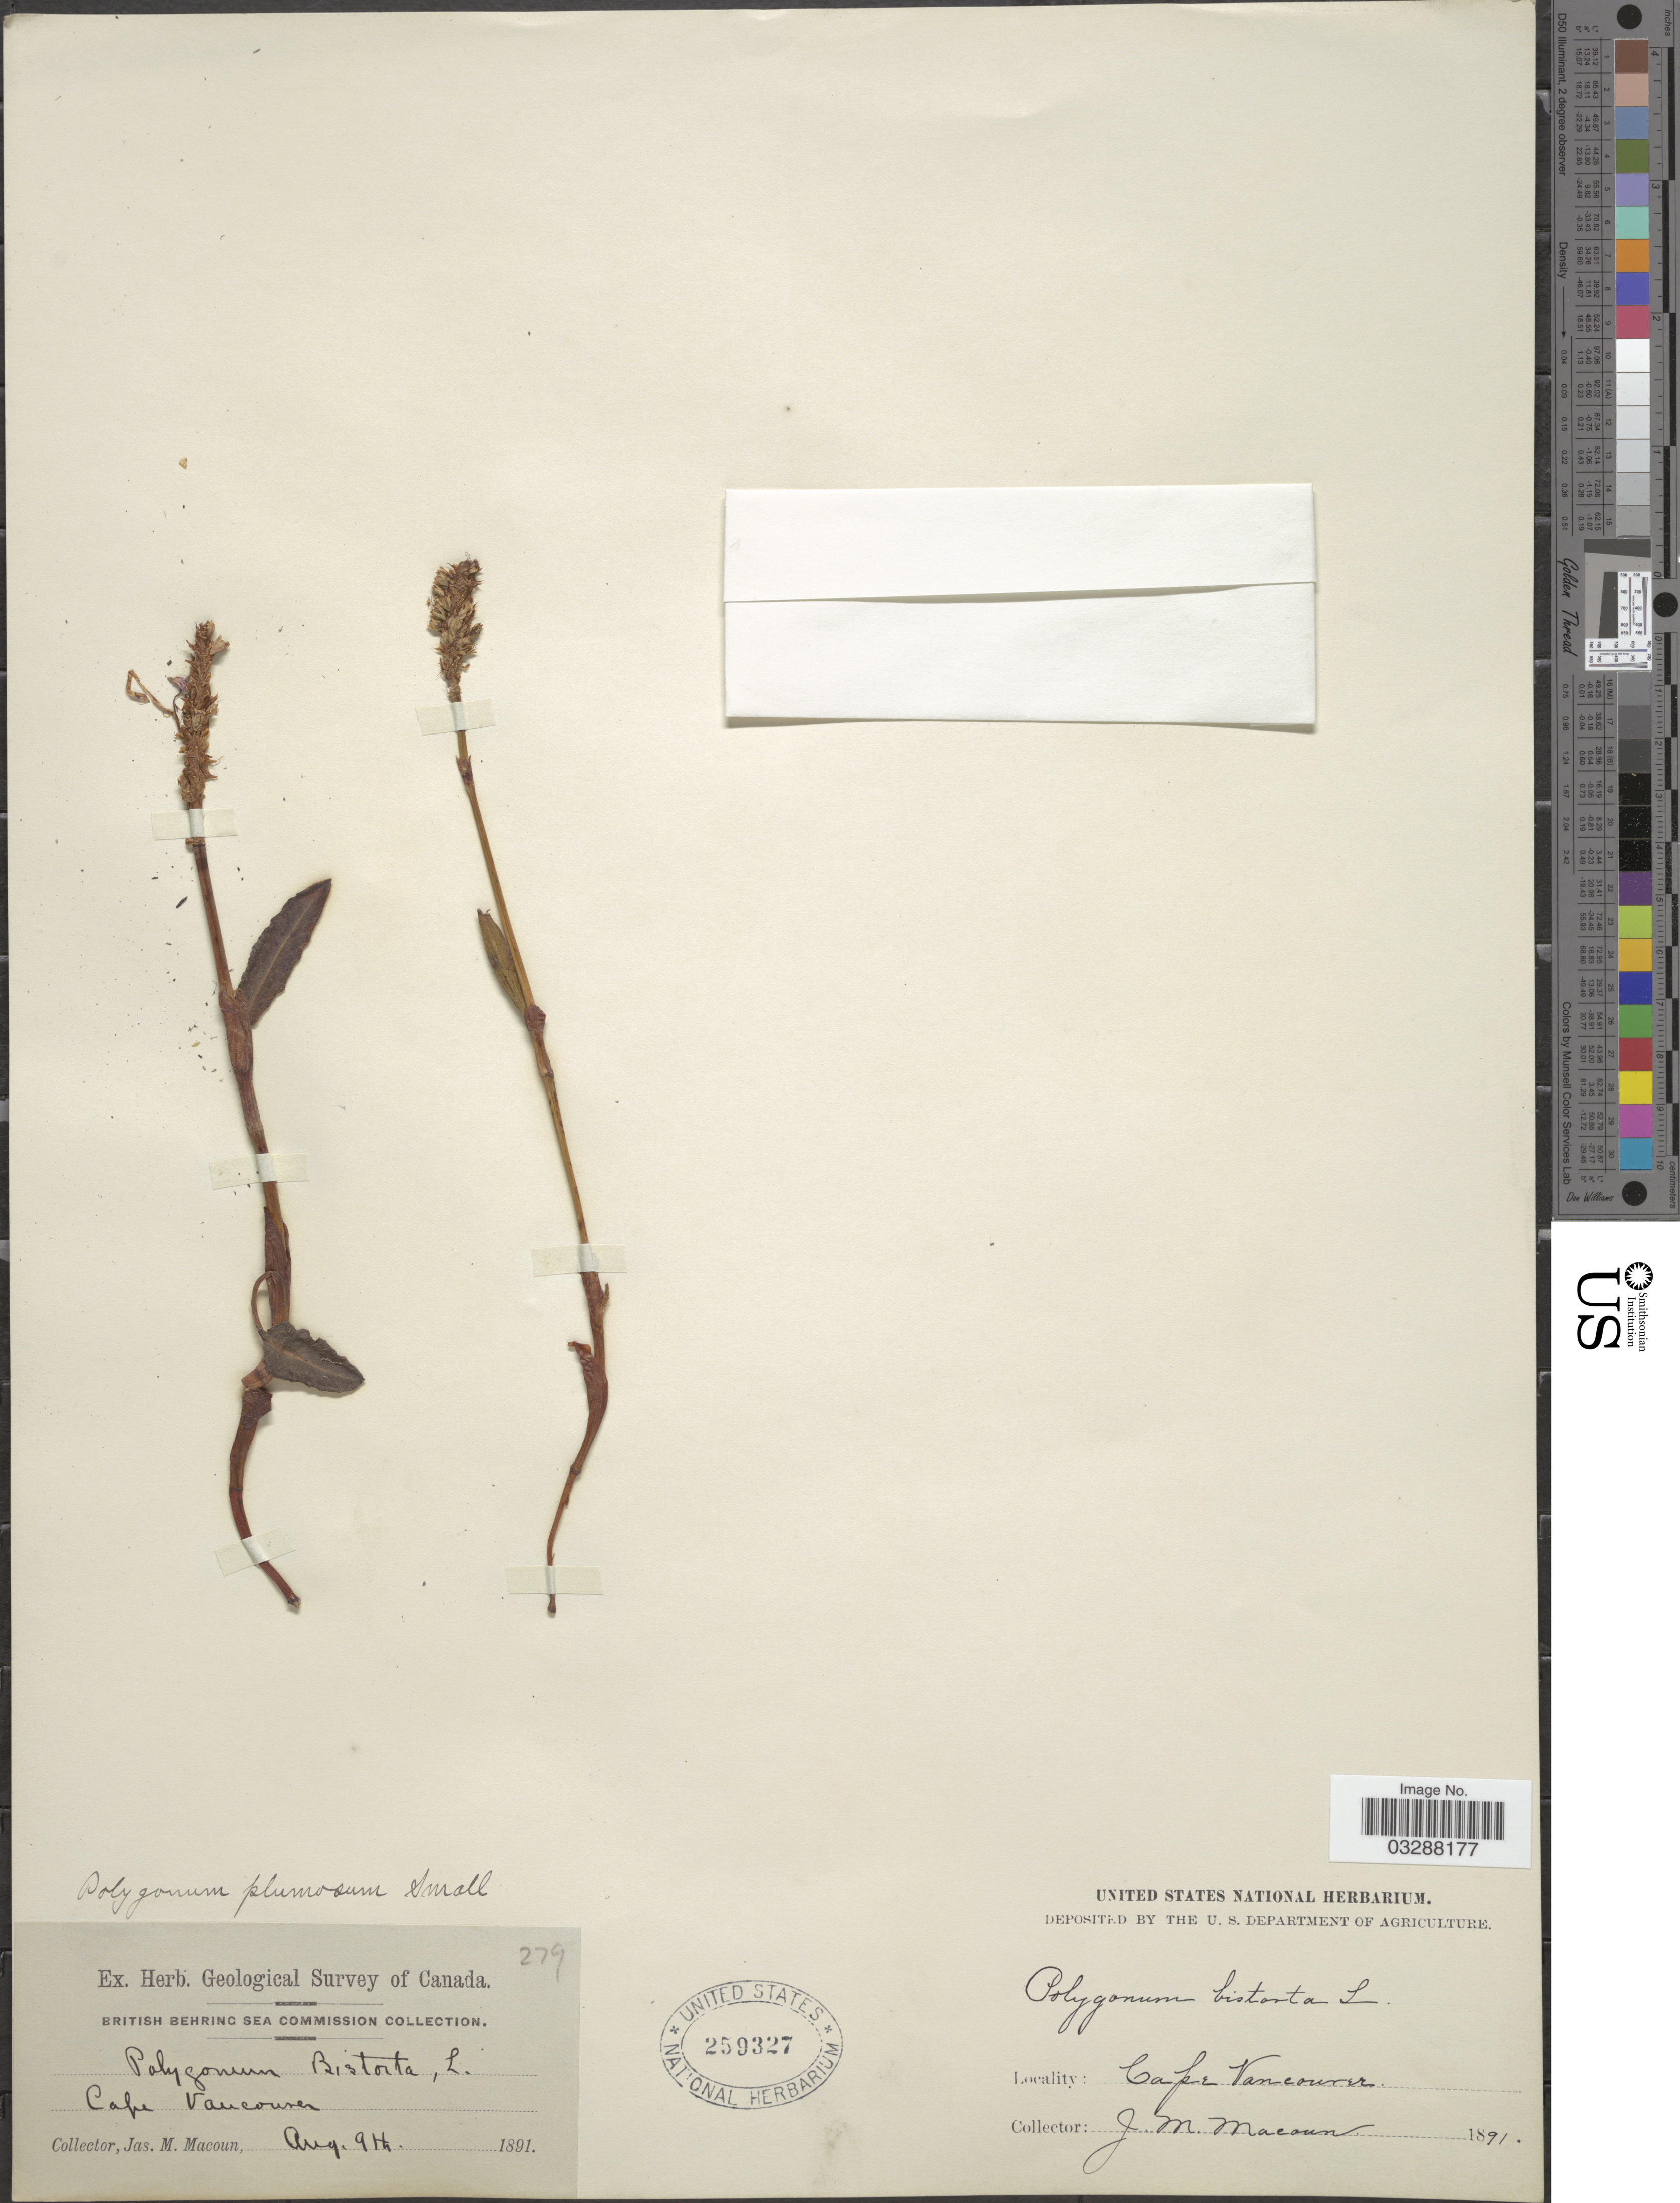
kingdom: Plantae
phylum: Tracheophyta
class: Magnoliopsida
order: Caryophyllales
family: Polygonaceae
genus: Bistorta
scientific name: Bistorta plumosa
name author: (Small) Greene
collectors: J. M. Macoun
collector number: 279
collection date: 1891-08-09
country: Canada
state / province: British Columbia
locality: Cape Vancouver.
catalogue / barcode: US 259327